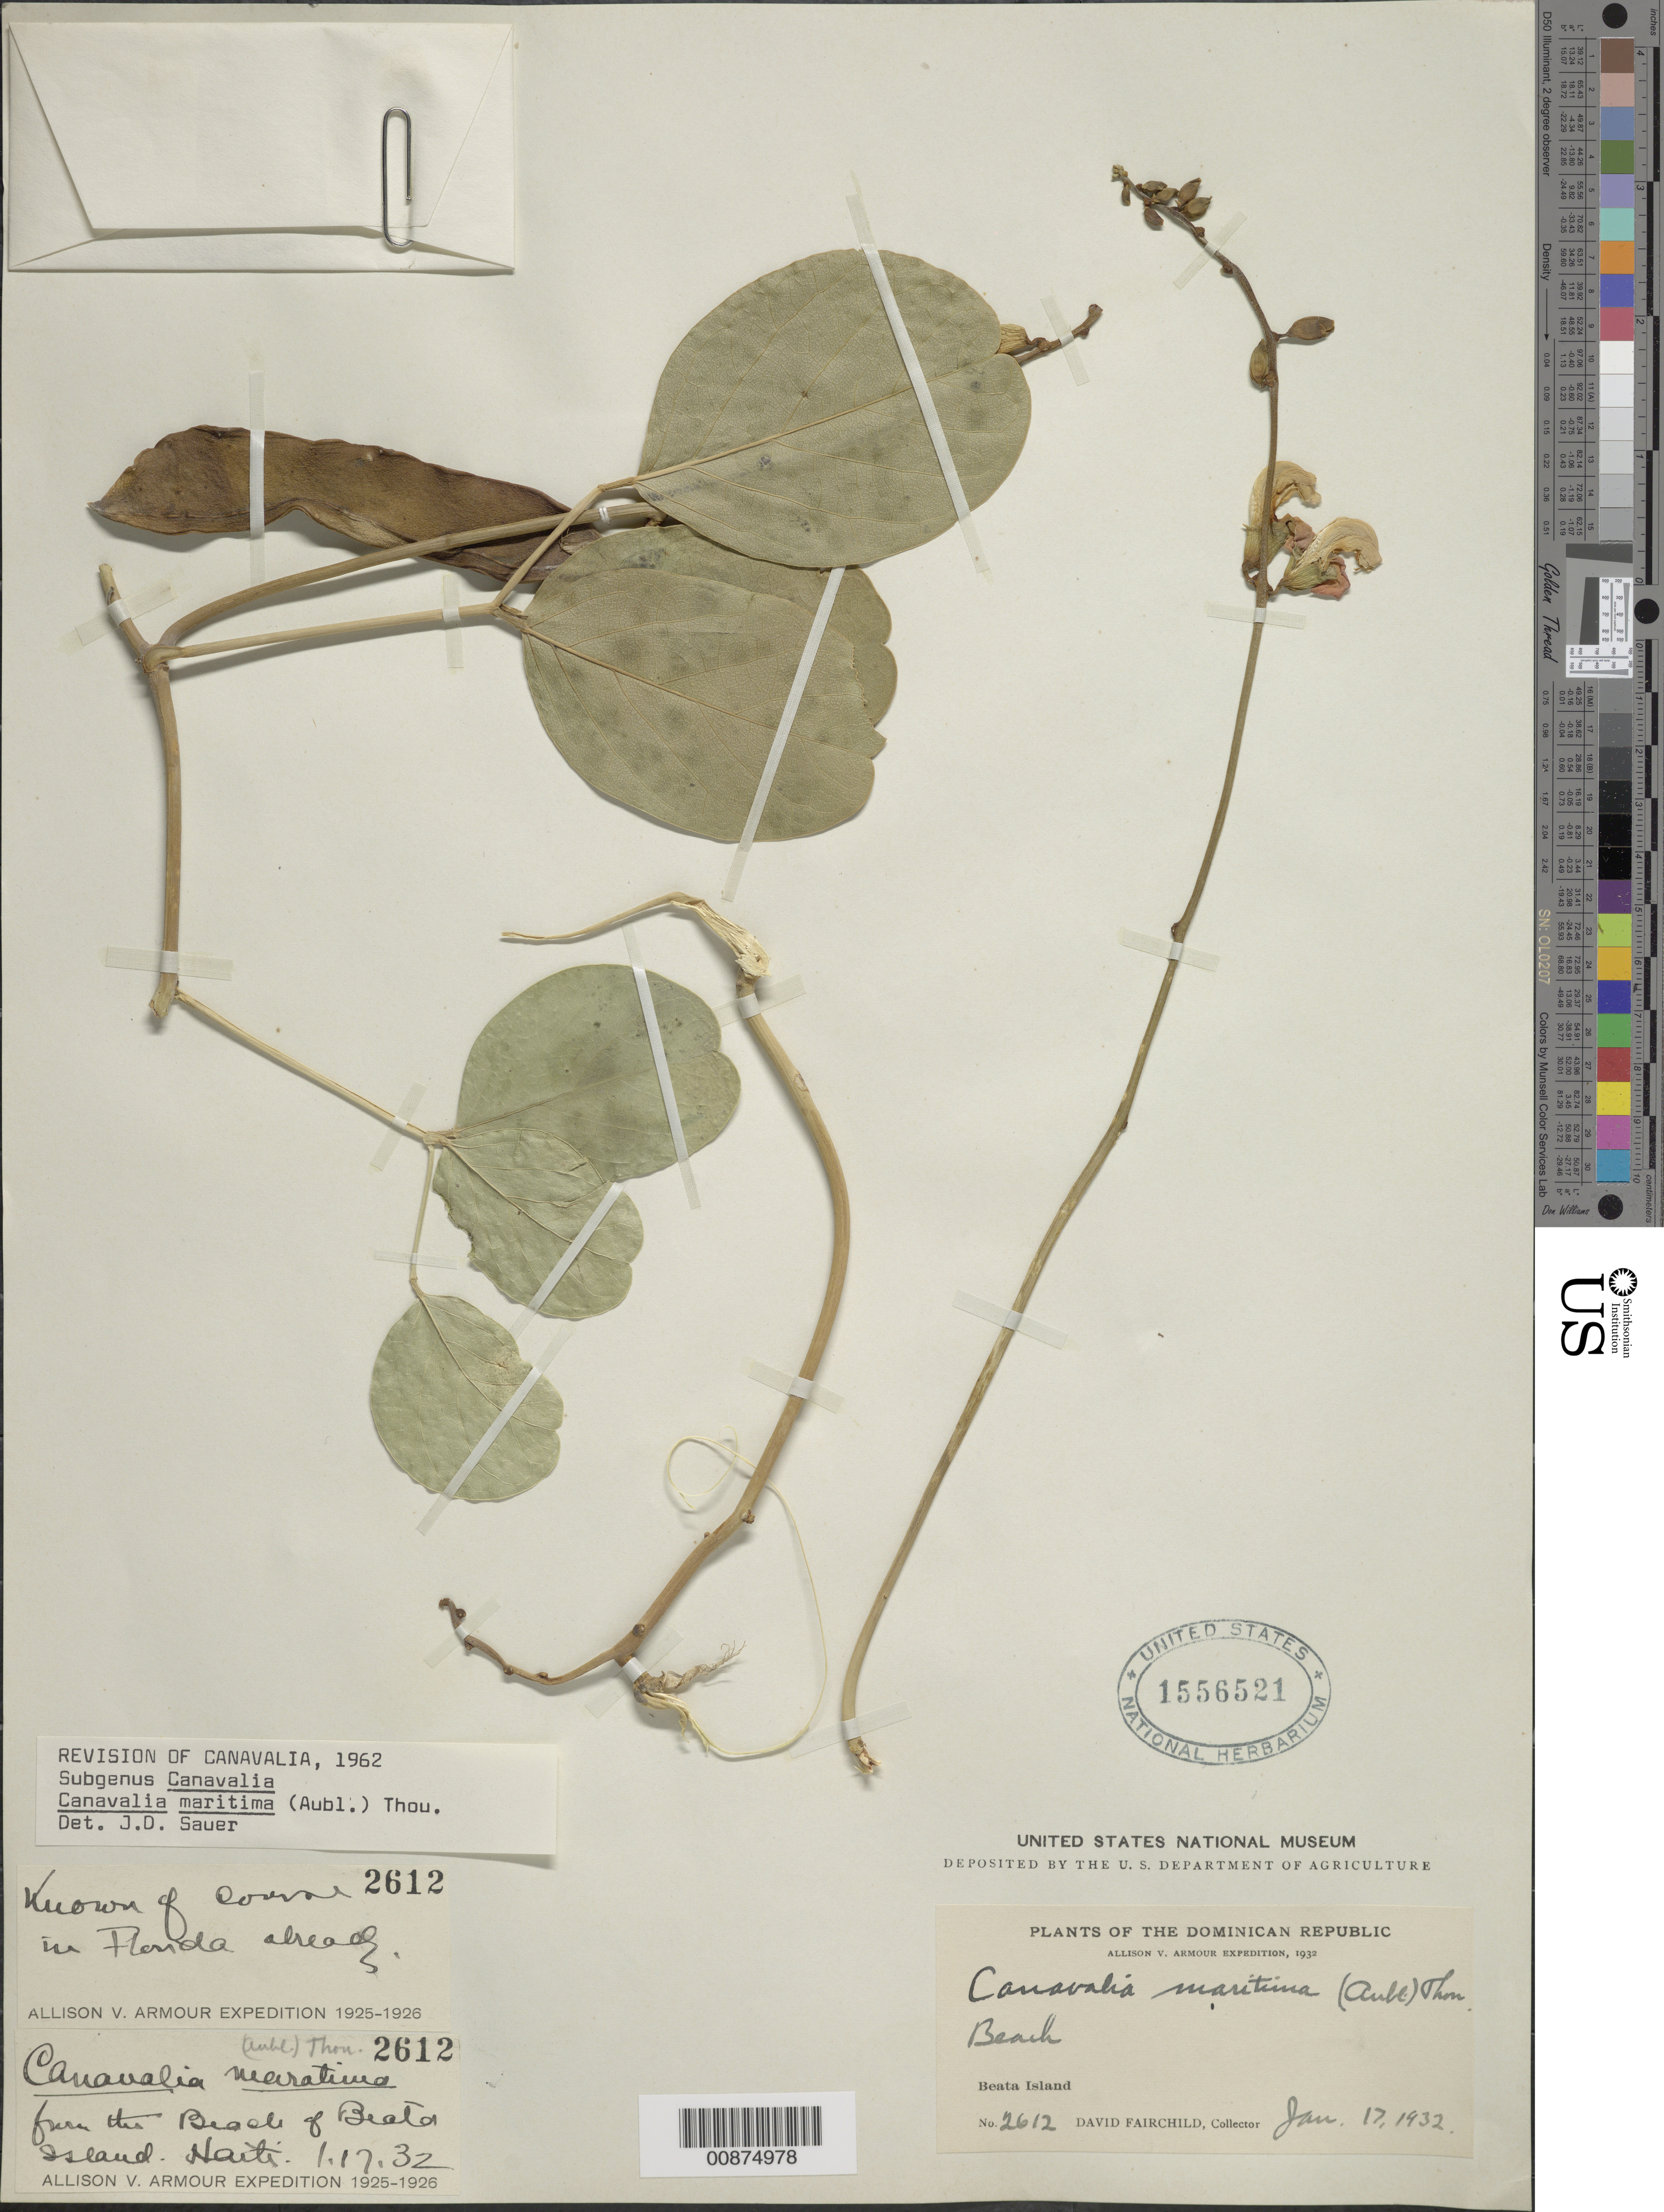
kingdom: Plantae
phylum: Tracheophyta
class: Magnoliopsida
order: Fabales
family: Fabaceae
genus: Canavalia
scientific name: Canavalia rosea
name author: (Sw.) DC.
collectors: D. Fairchild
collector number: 2612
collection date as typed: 17 Jan 1932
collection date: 1932-01-17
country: Dominican Republic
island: Isla Beata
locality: Beata Island.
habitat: Beach.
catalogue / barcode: US 1556521